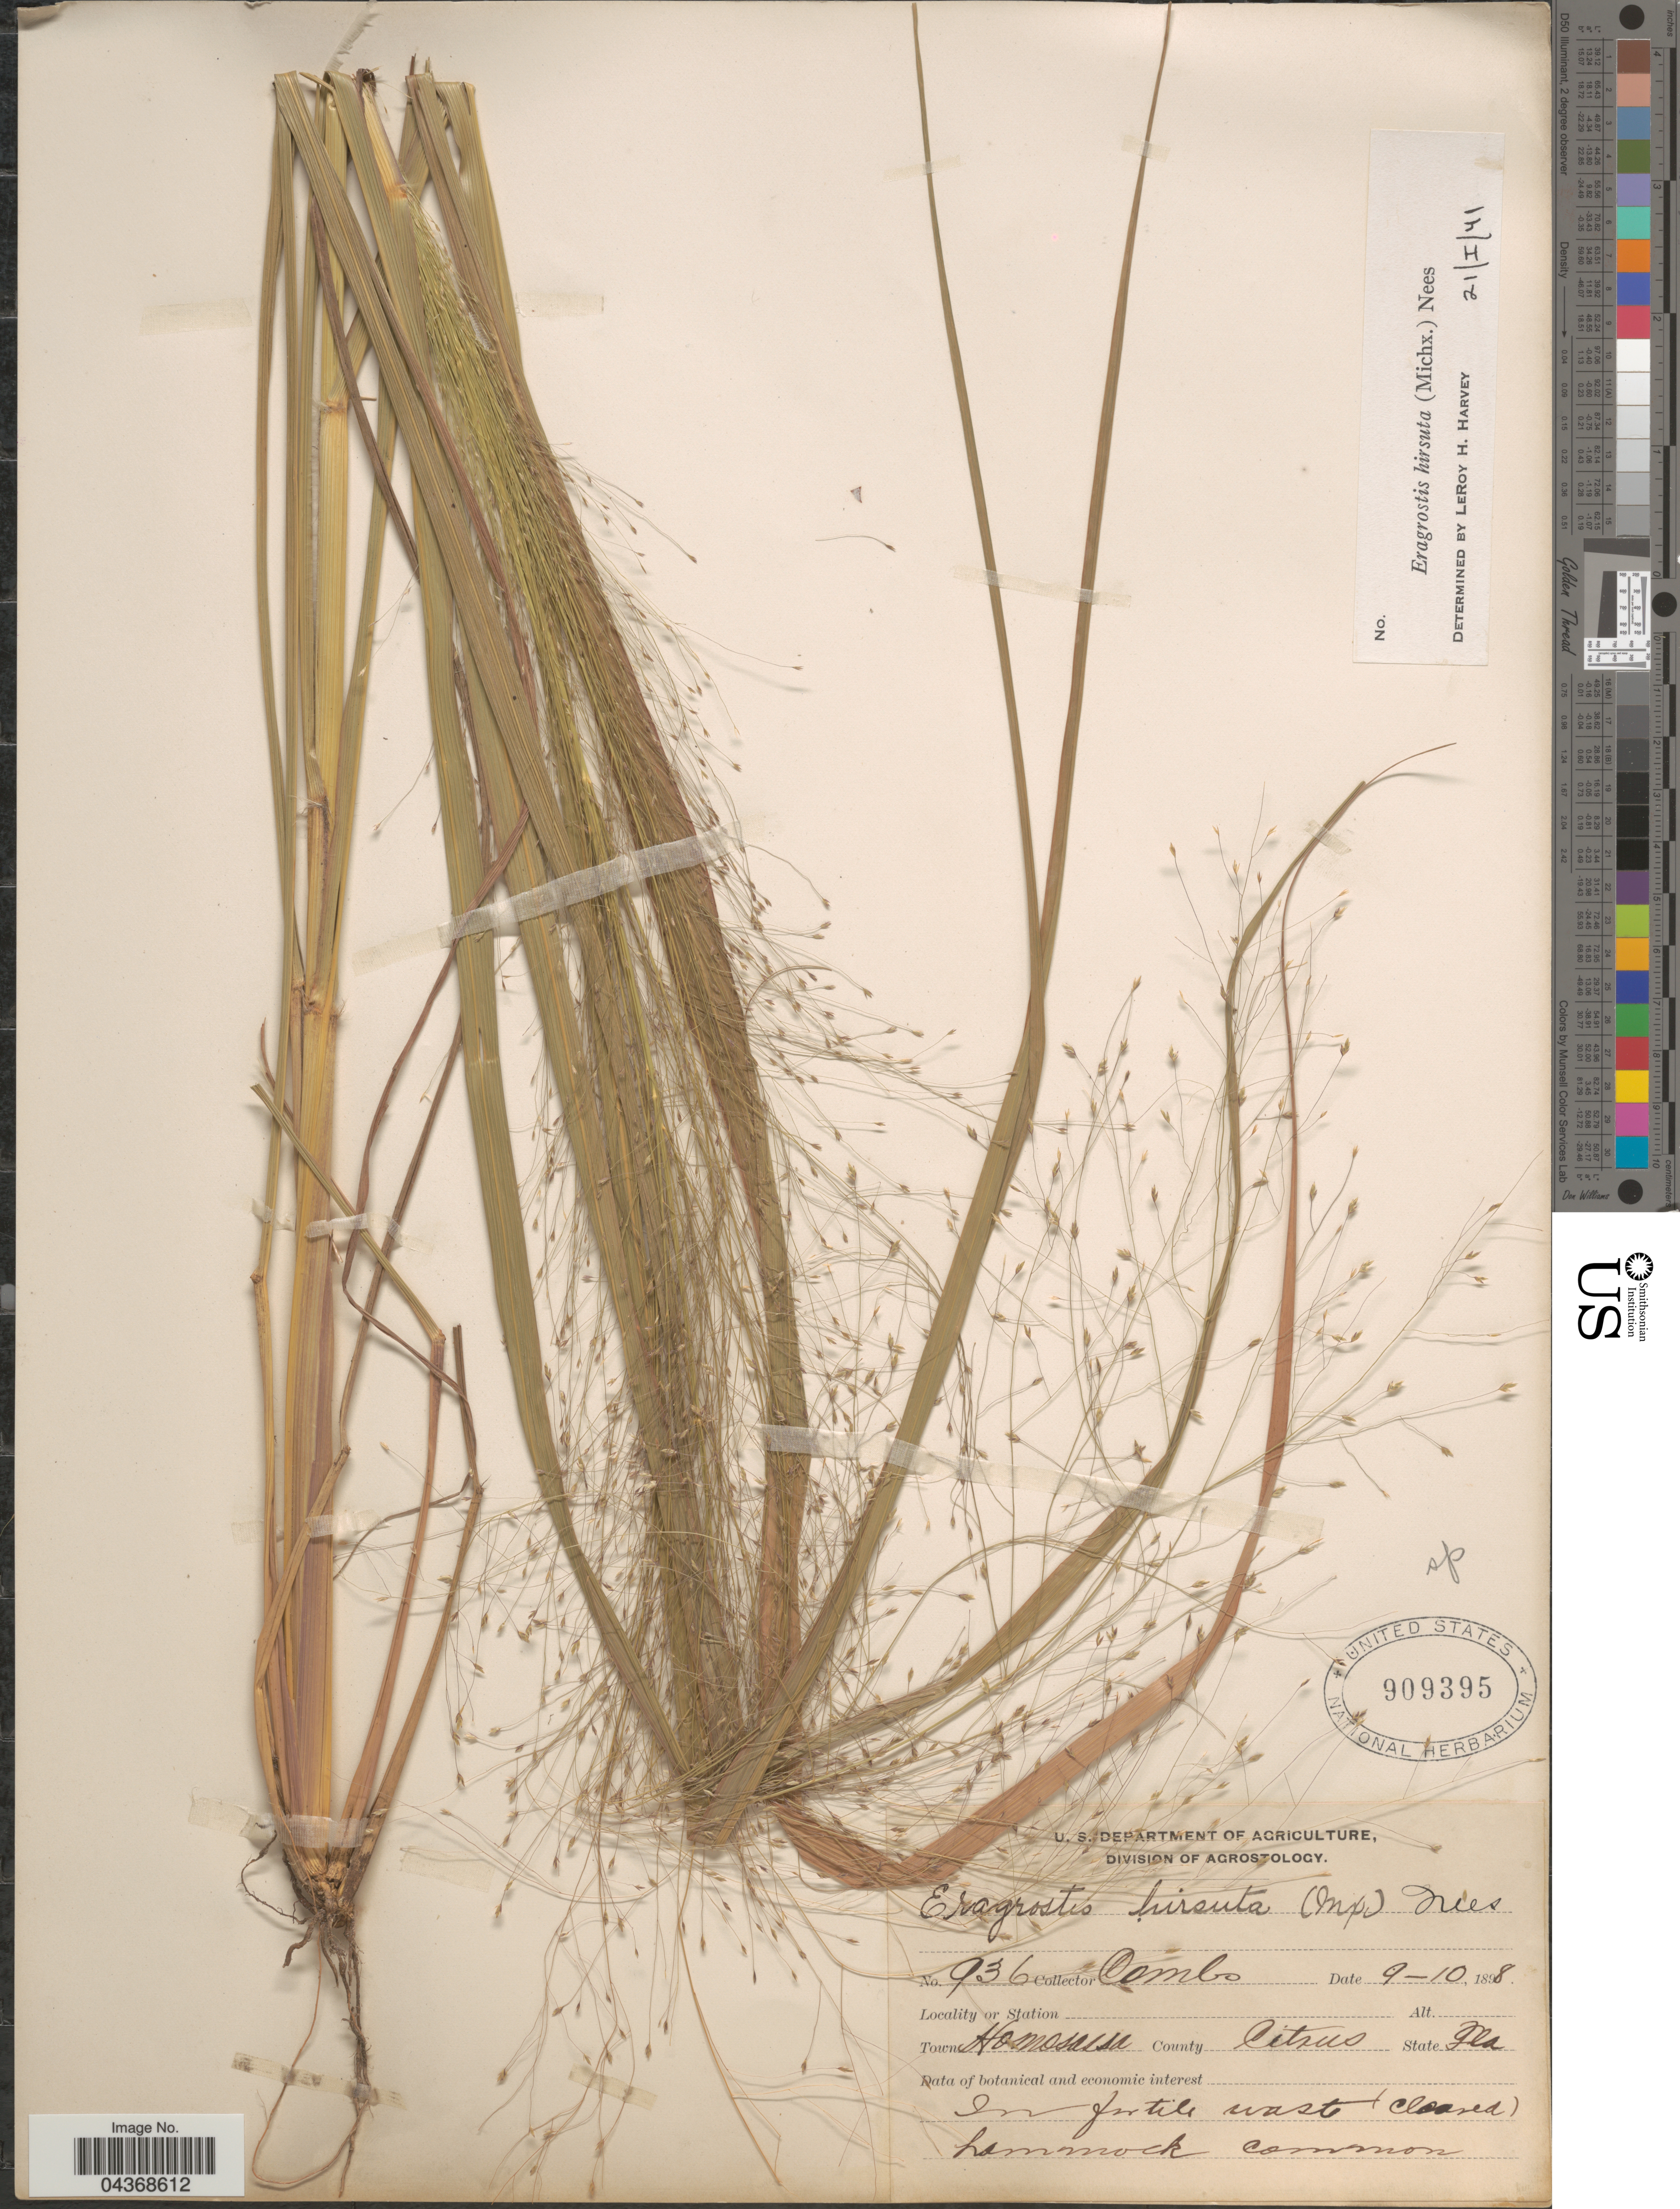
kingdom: Plantae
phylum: Tracheophyta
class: Liliopsida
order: Poales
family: Poaceae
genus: Eragrostis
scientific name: Eragrostis hirsuta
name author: (Michx.) Nees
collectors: -. Combs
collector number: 936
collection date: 1898-09-10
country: United States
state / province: Florida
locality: Town Homosassa. County Citrus.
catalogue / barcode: US 909395